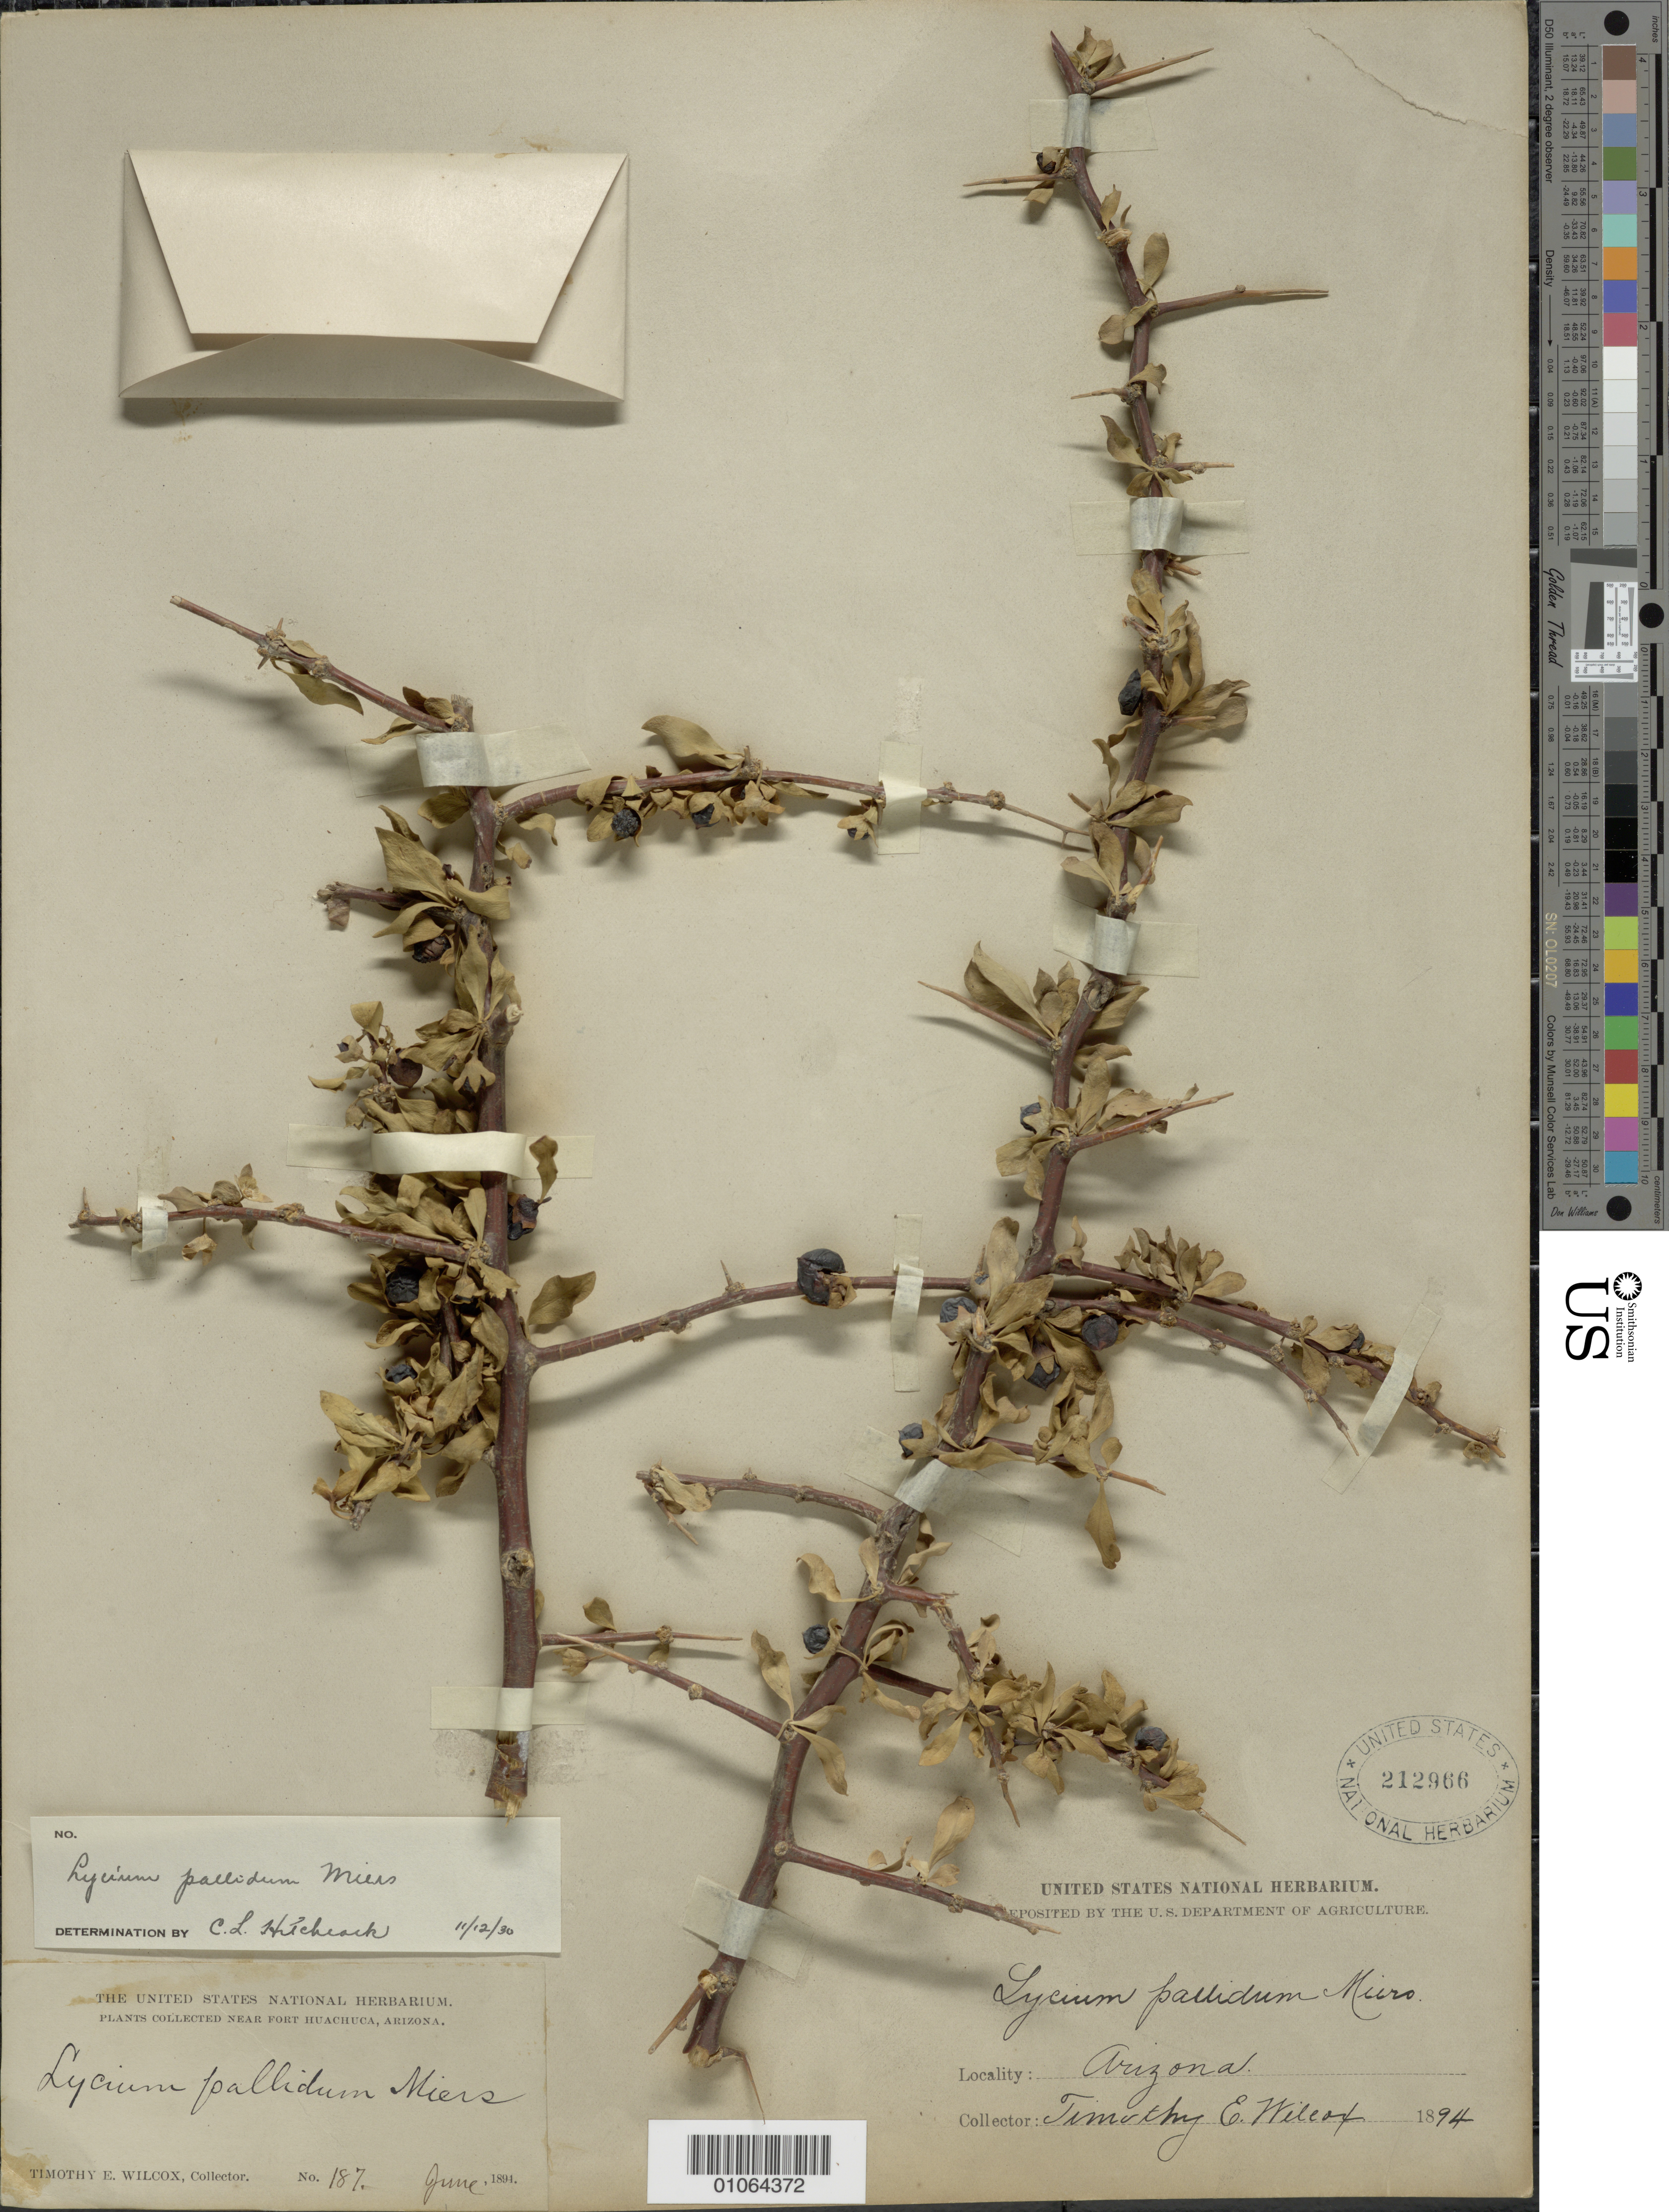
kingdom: Plantae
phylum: Tracheophyta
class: Magnoliopsida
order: Solanales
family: Solanaceae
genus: Lycium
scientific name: Lycium pallidum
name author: Miers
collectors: T. E. Wilcox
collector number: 187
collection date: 1894-06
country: United States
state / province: Arizona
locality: Near Fort Huachuca.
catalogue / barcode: US 212966